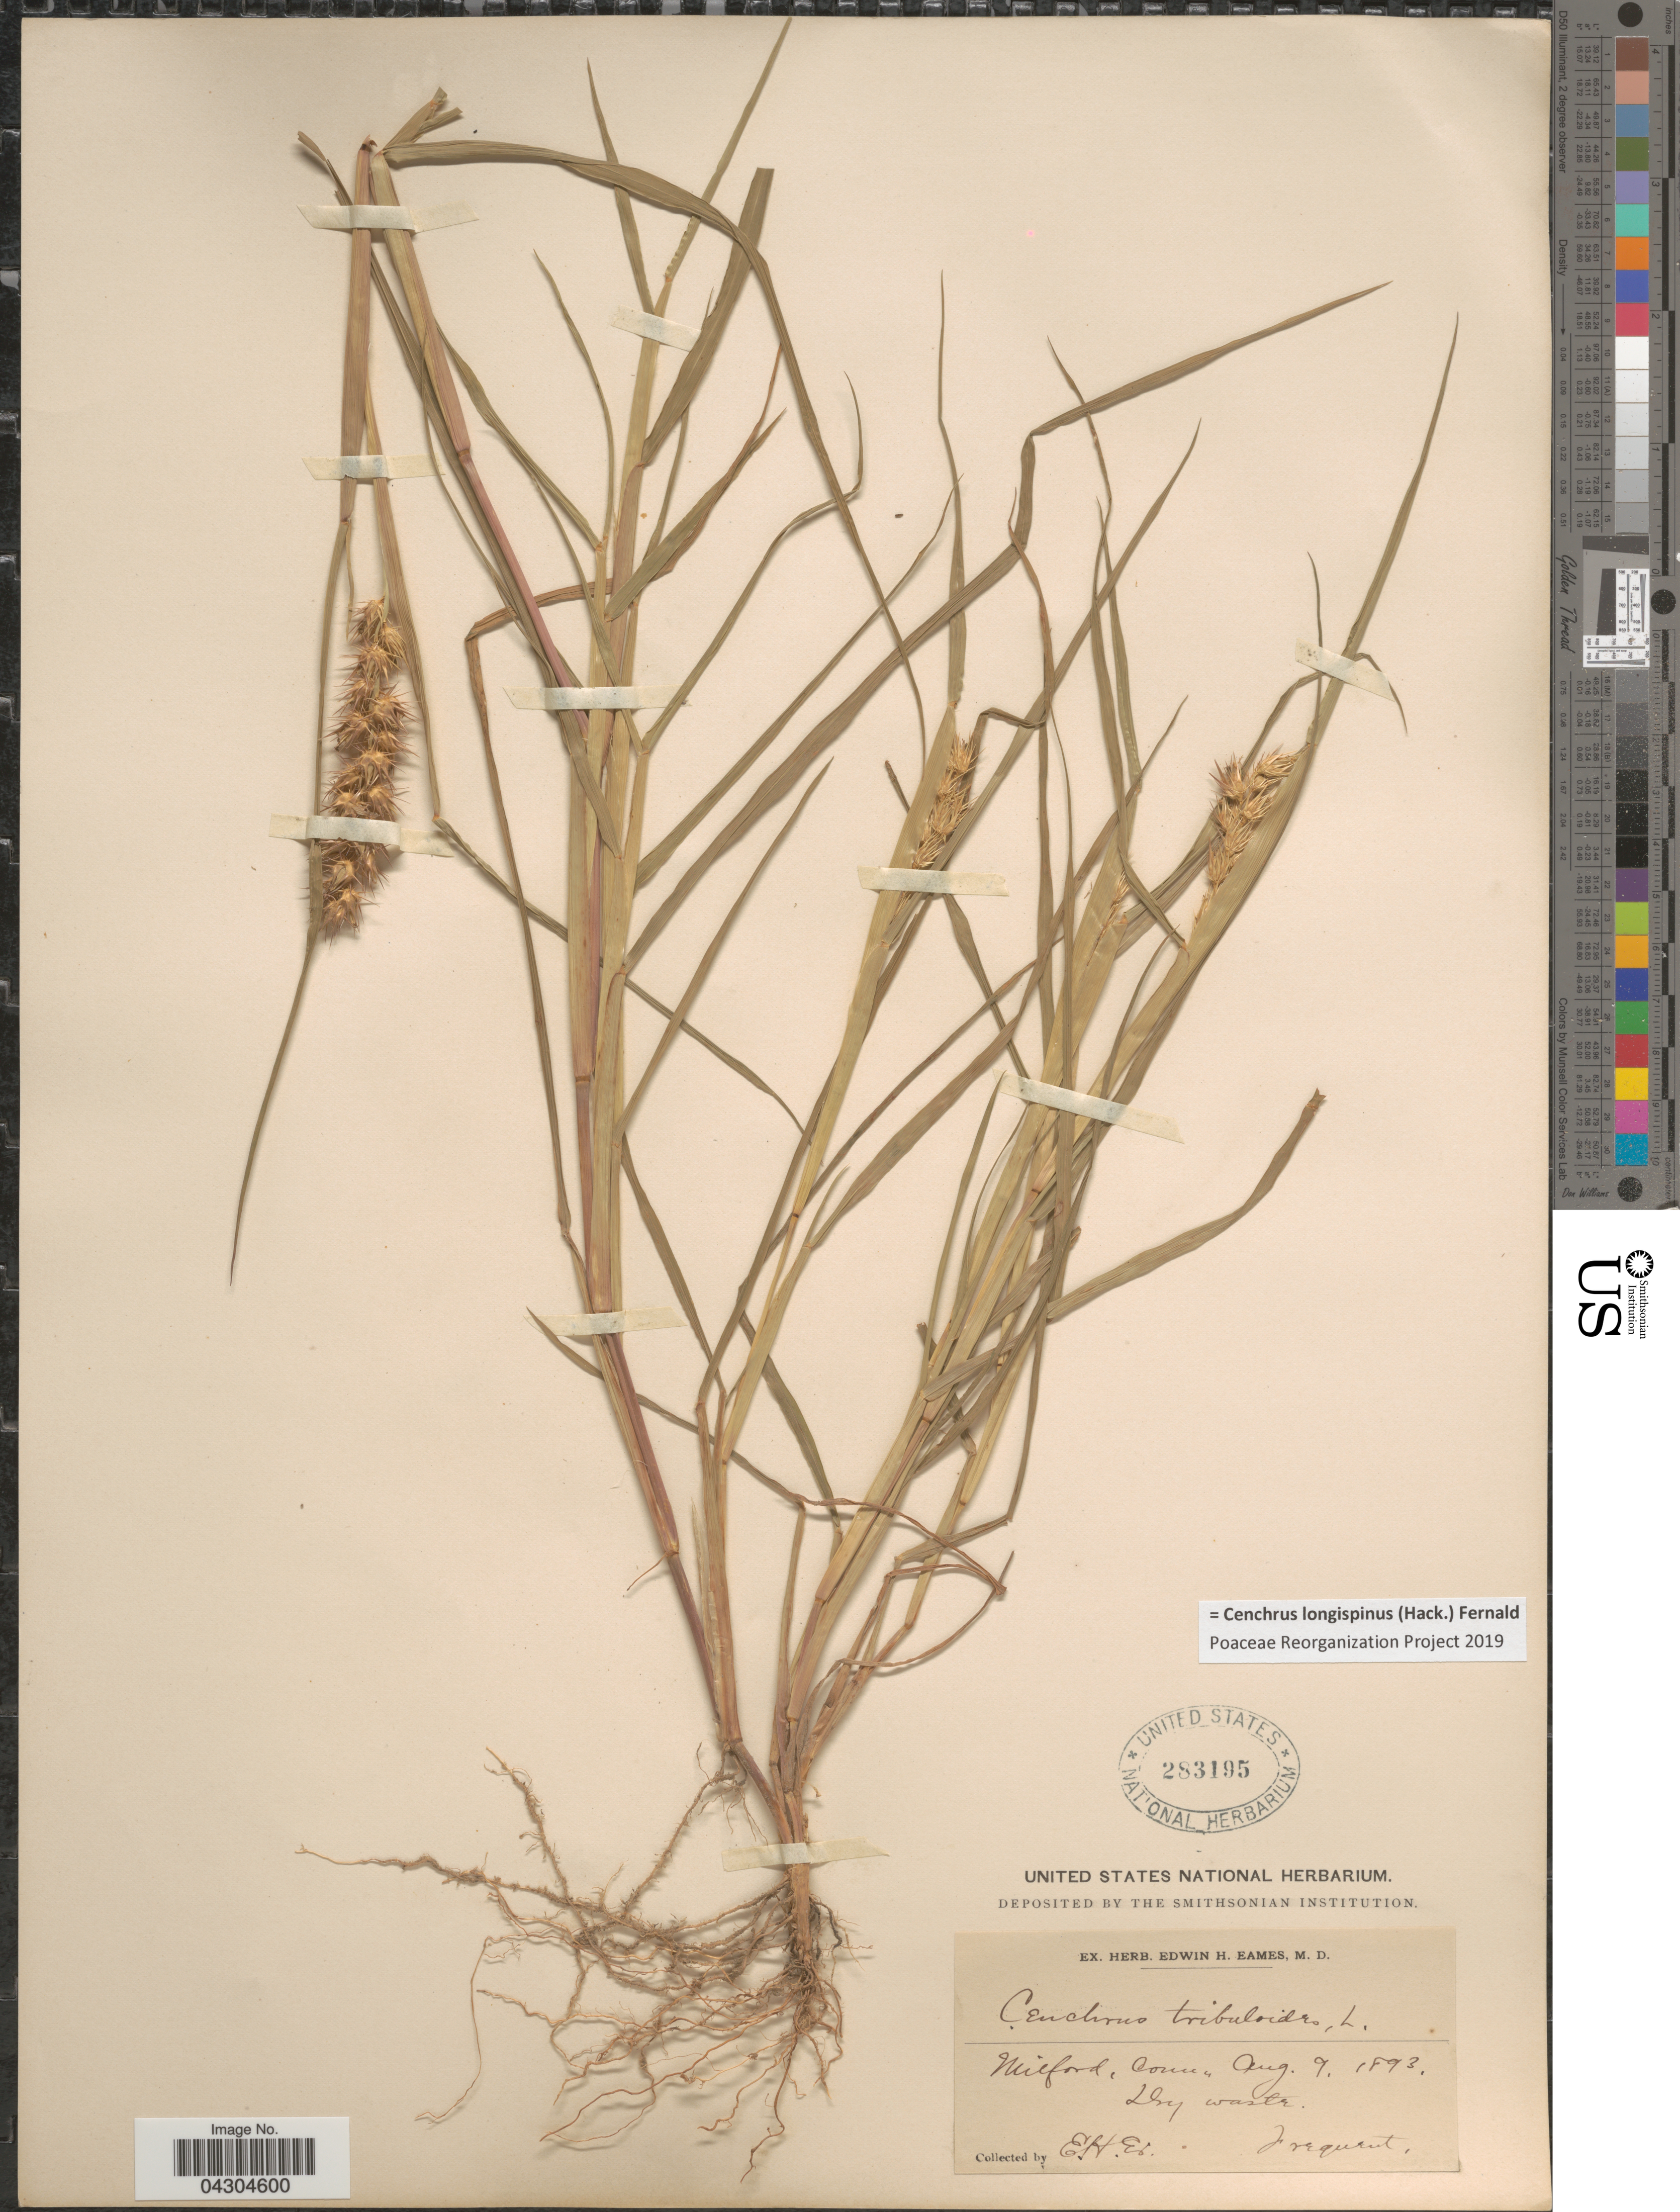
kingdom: Plantae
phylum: Tracheophyta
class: Liliopsida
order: Poales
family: Poaceae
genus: Cenchrus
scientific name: Cenchrus longispinus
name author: (Hack.) Fernald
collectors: E. H. Eames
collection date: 1893-08-09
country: United States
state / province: Connecticut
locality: Milford.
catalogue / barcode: US 283195